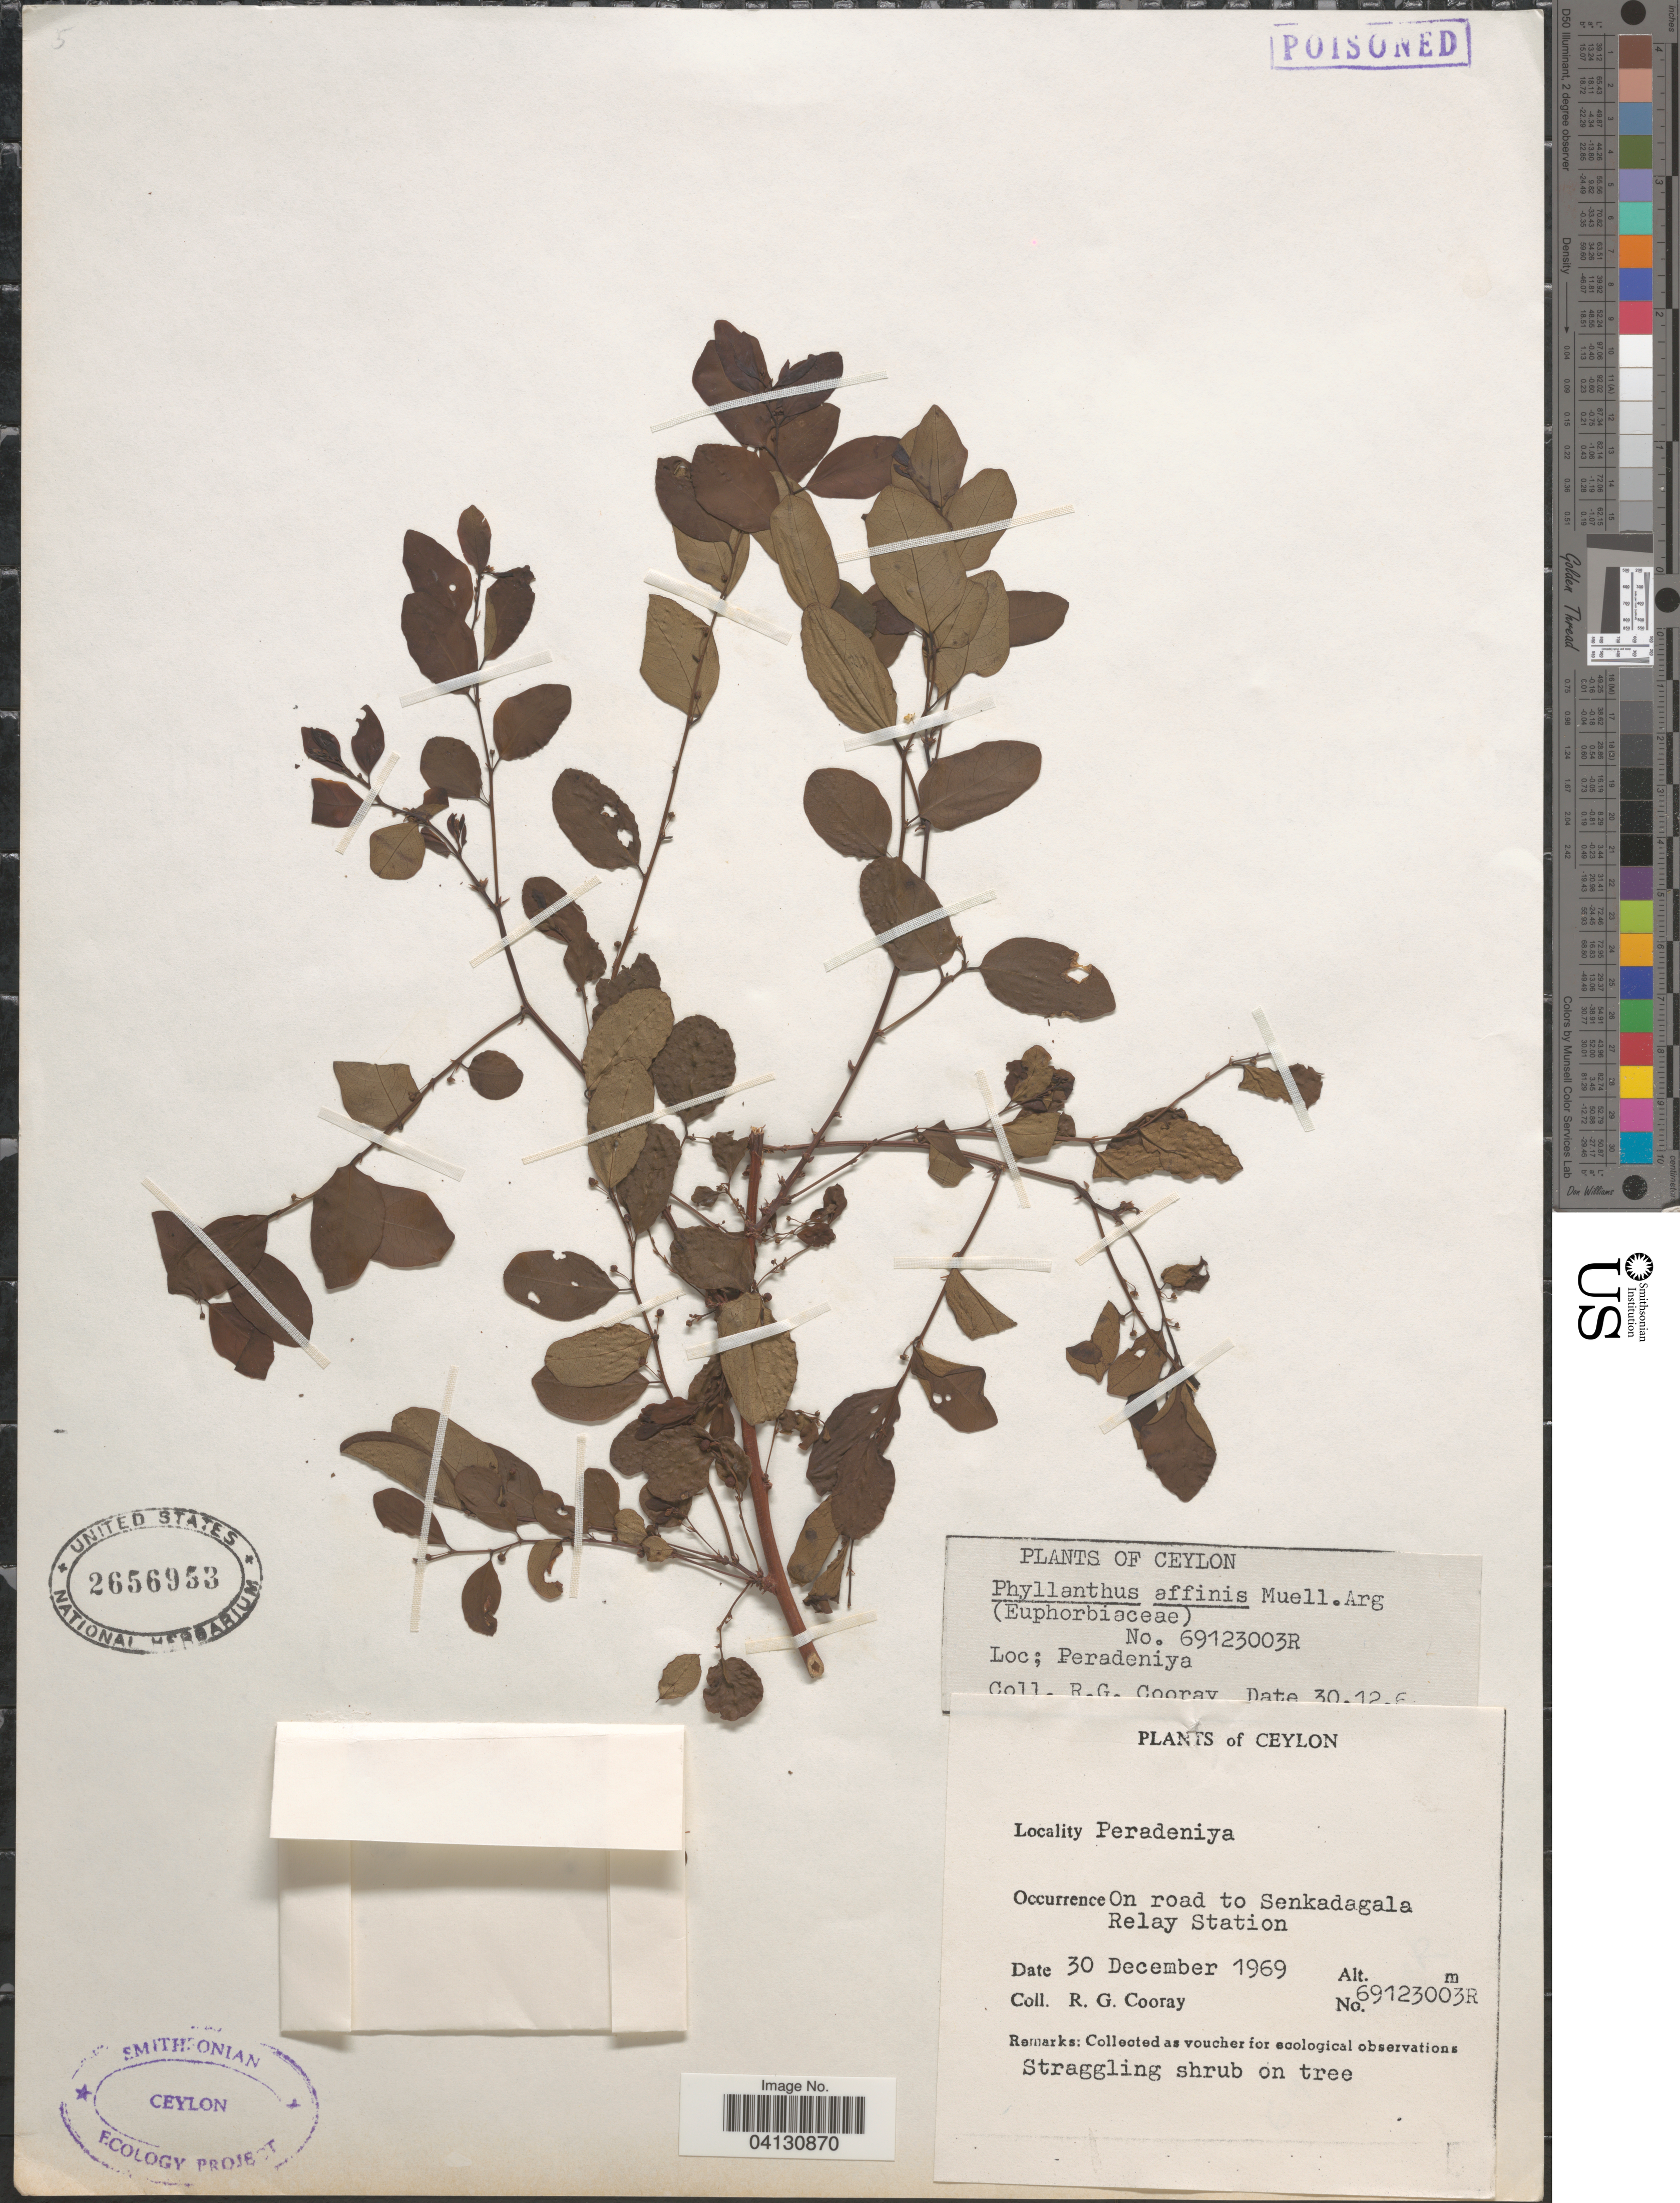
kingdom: Plantae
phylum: Tracheophyta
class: Magnoliopsida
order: Malpighiales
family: Phyllanthaceae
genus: Phyllanthus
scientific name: Phyllanthus affinis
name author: Müll. Arg.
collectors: R. Cooray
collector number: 69123003R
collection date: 1969-12-30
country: Sri Lanka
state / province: Central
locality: Ceylon. Peradeniya. On road to Senkadagala Relay Station.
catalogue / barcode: US 2656953